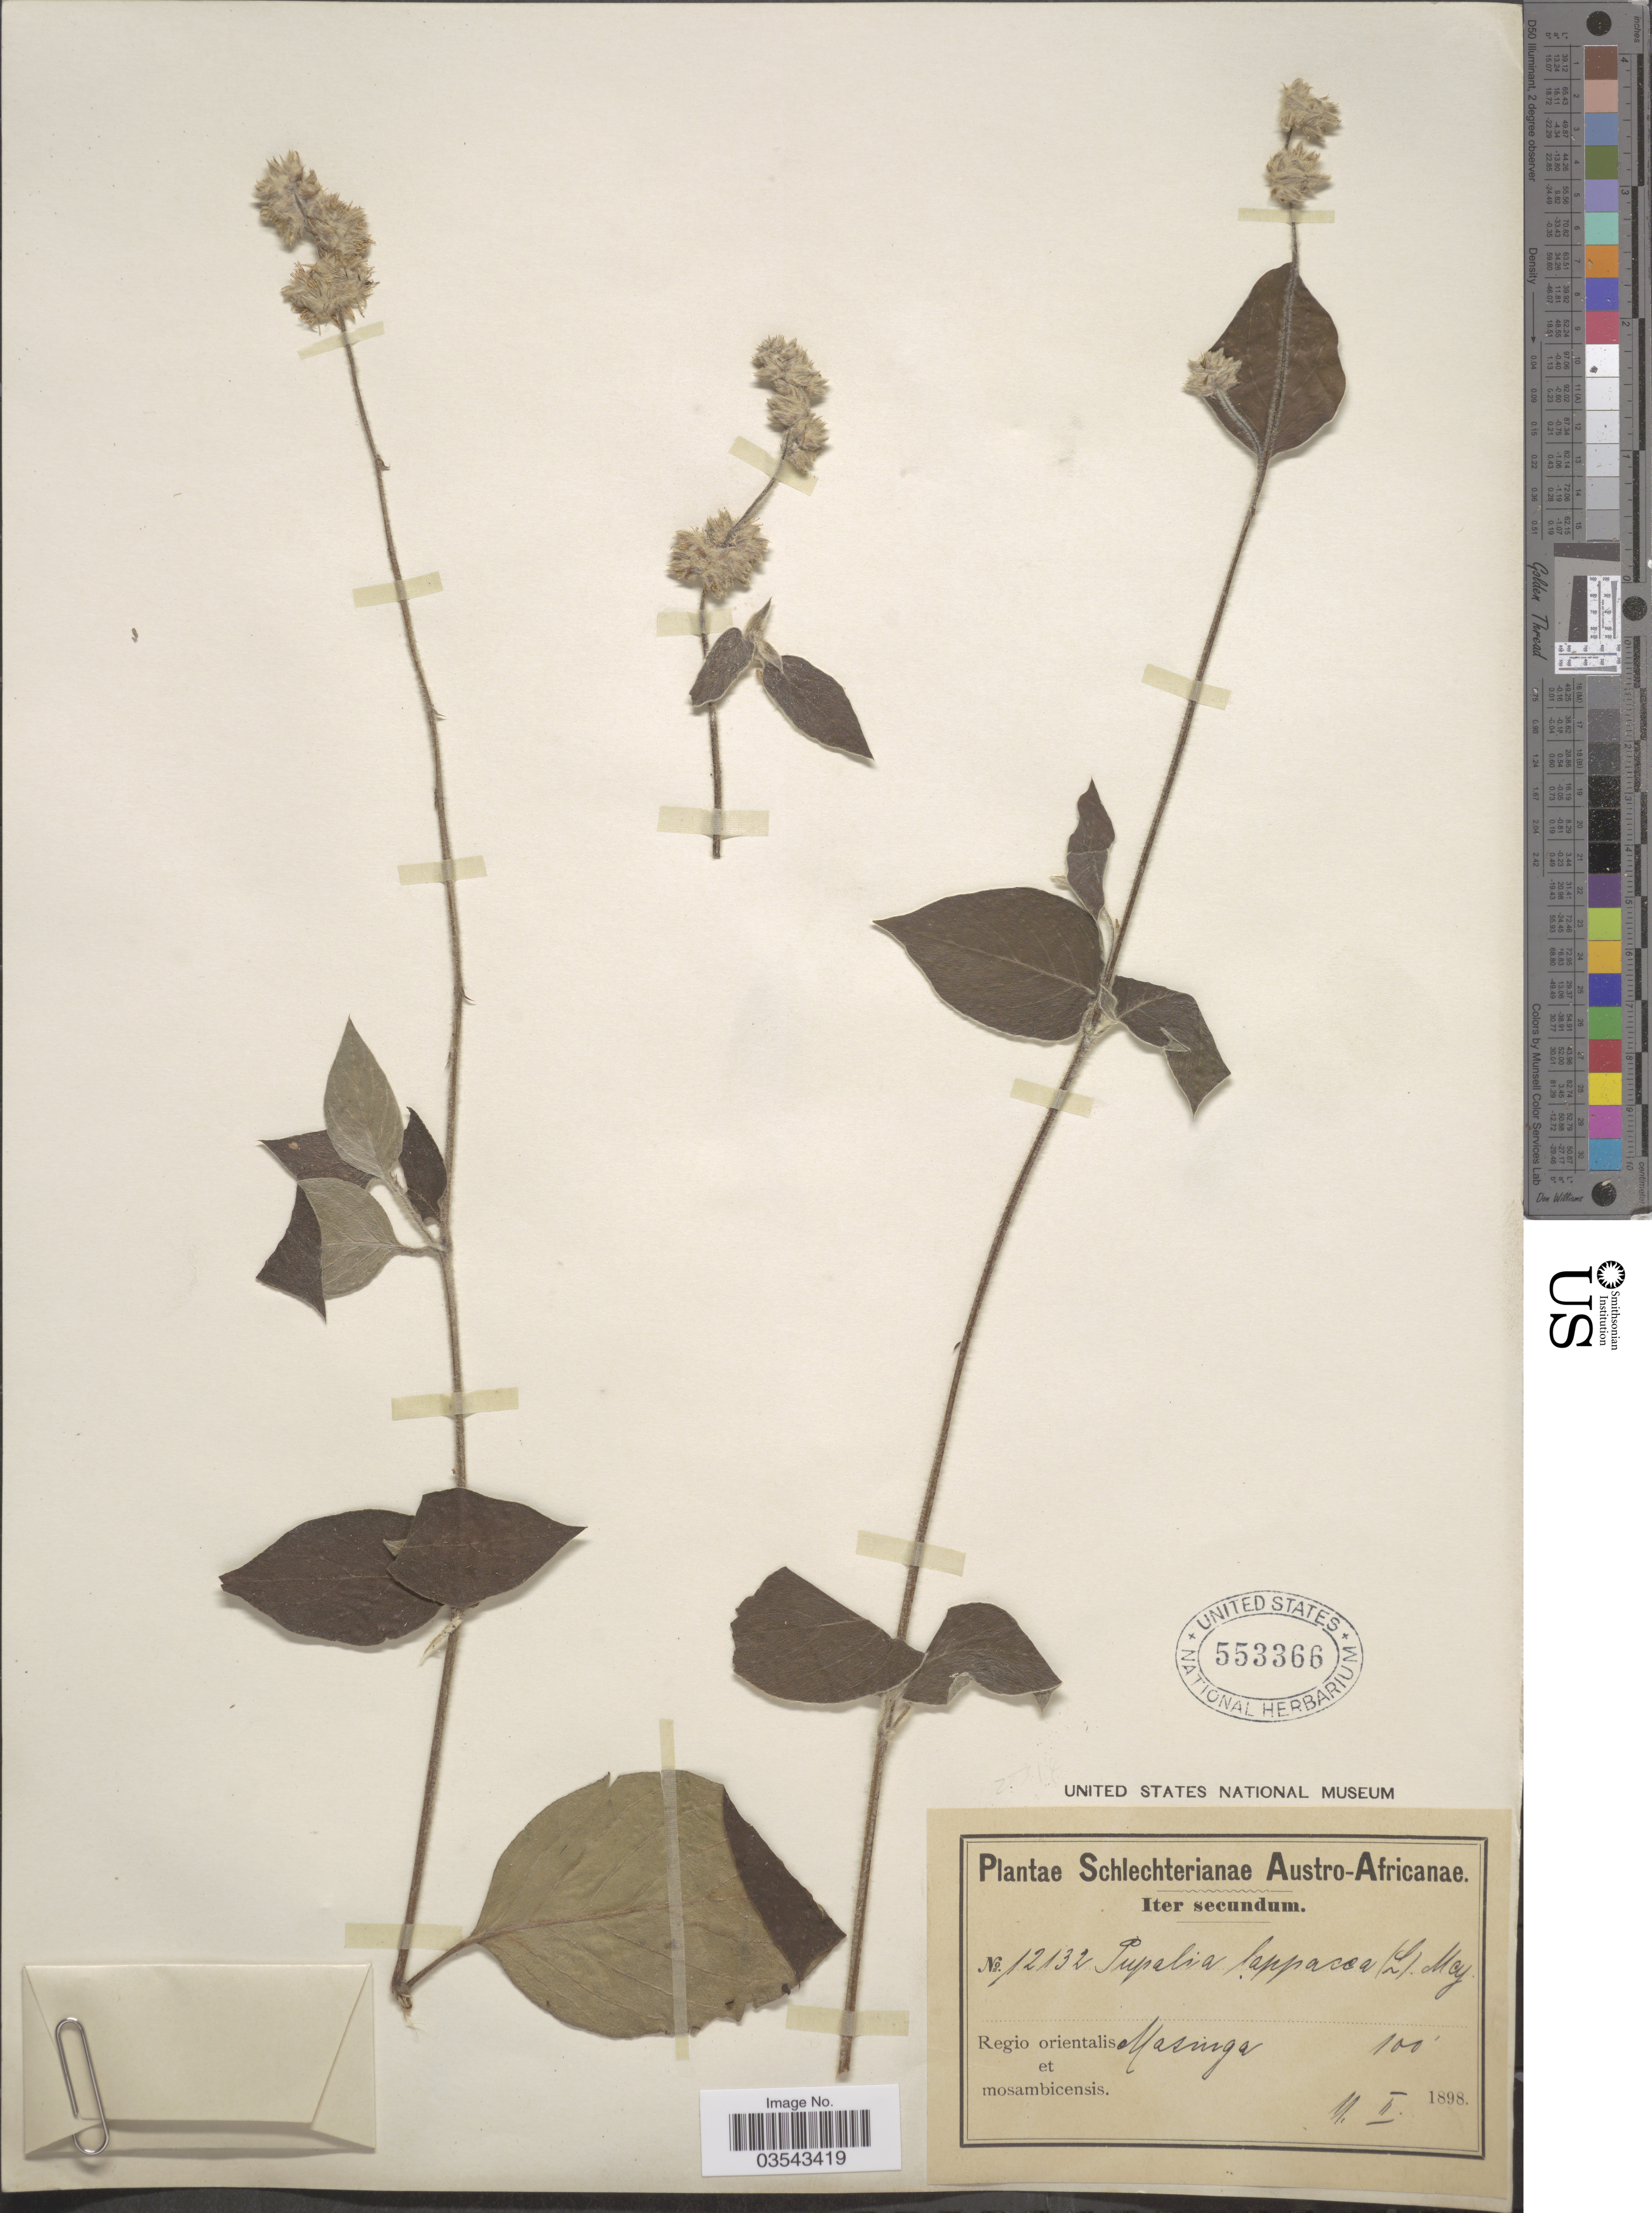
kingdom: Plantae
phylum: Tracheophyta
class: Magnoliopsida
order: Caryophyllales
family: Amaranthaceae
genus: Pupalia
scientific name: Pupalia lappacea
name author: (L.) A. Juss.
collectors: Schlechter, --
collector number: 12132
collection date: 1898-02-11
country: Mozambique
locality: Austro-Africanae. Regio orientalis et mosambicensis. Masinga.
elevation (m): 30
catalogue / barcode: US 553366